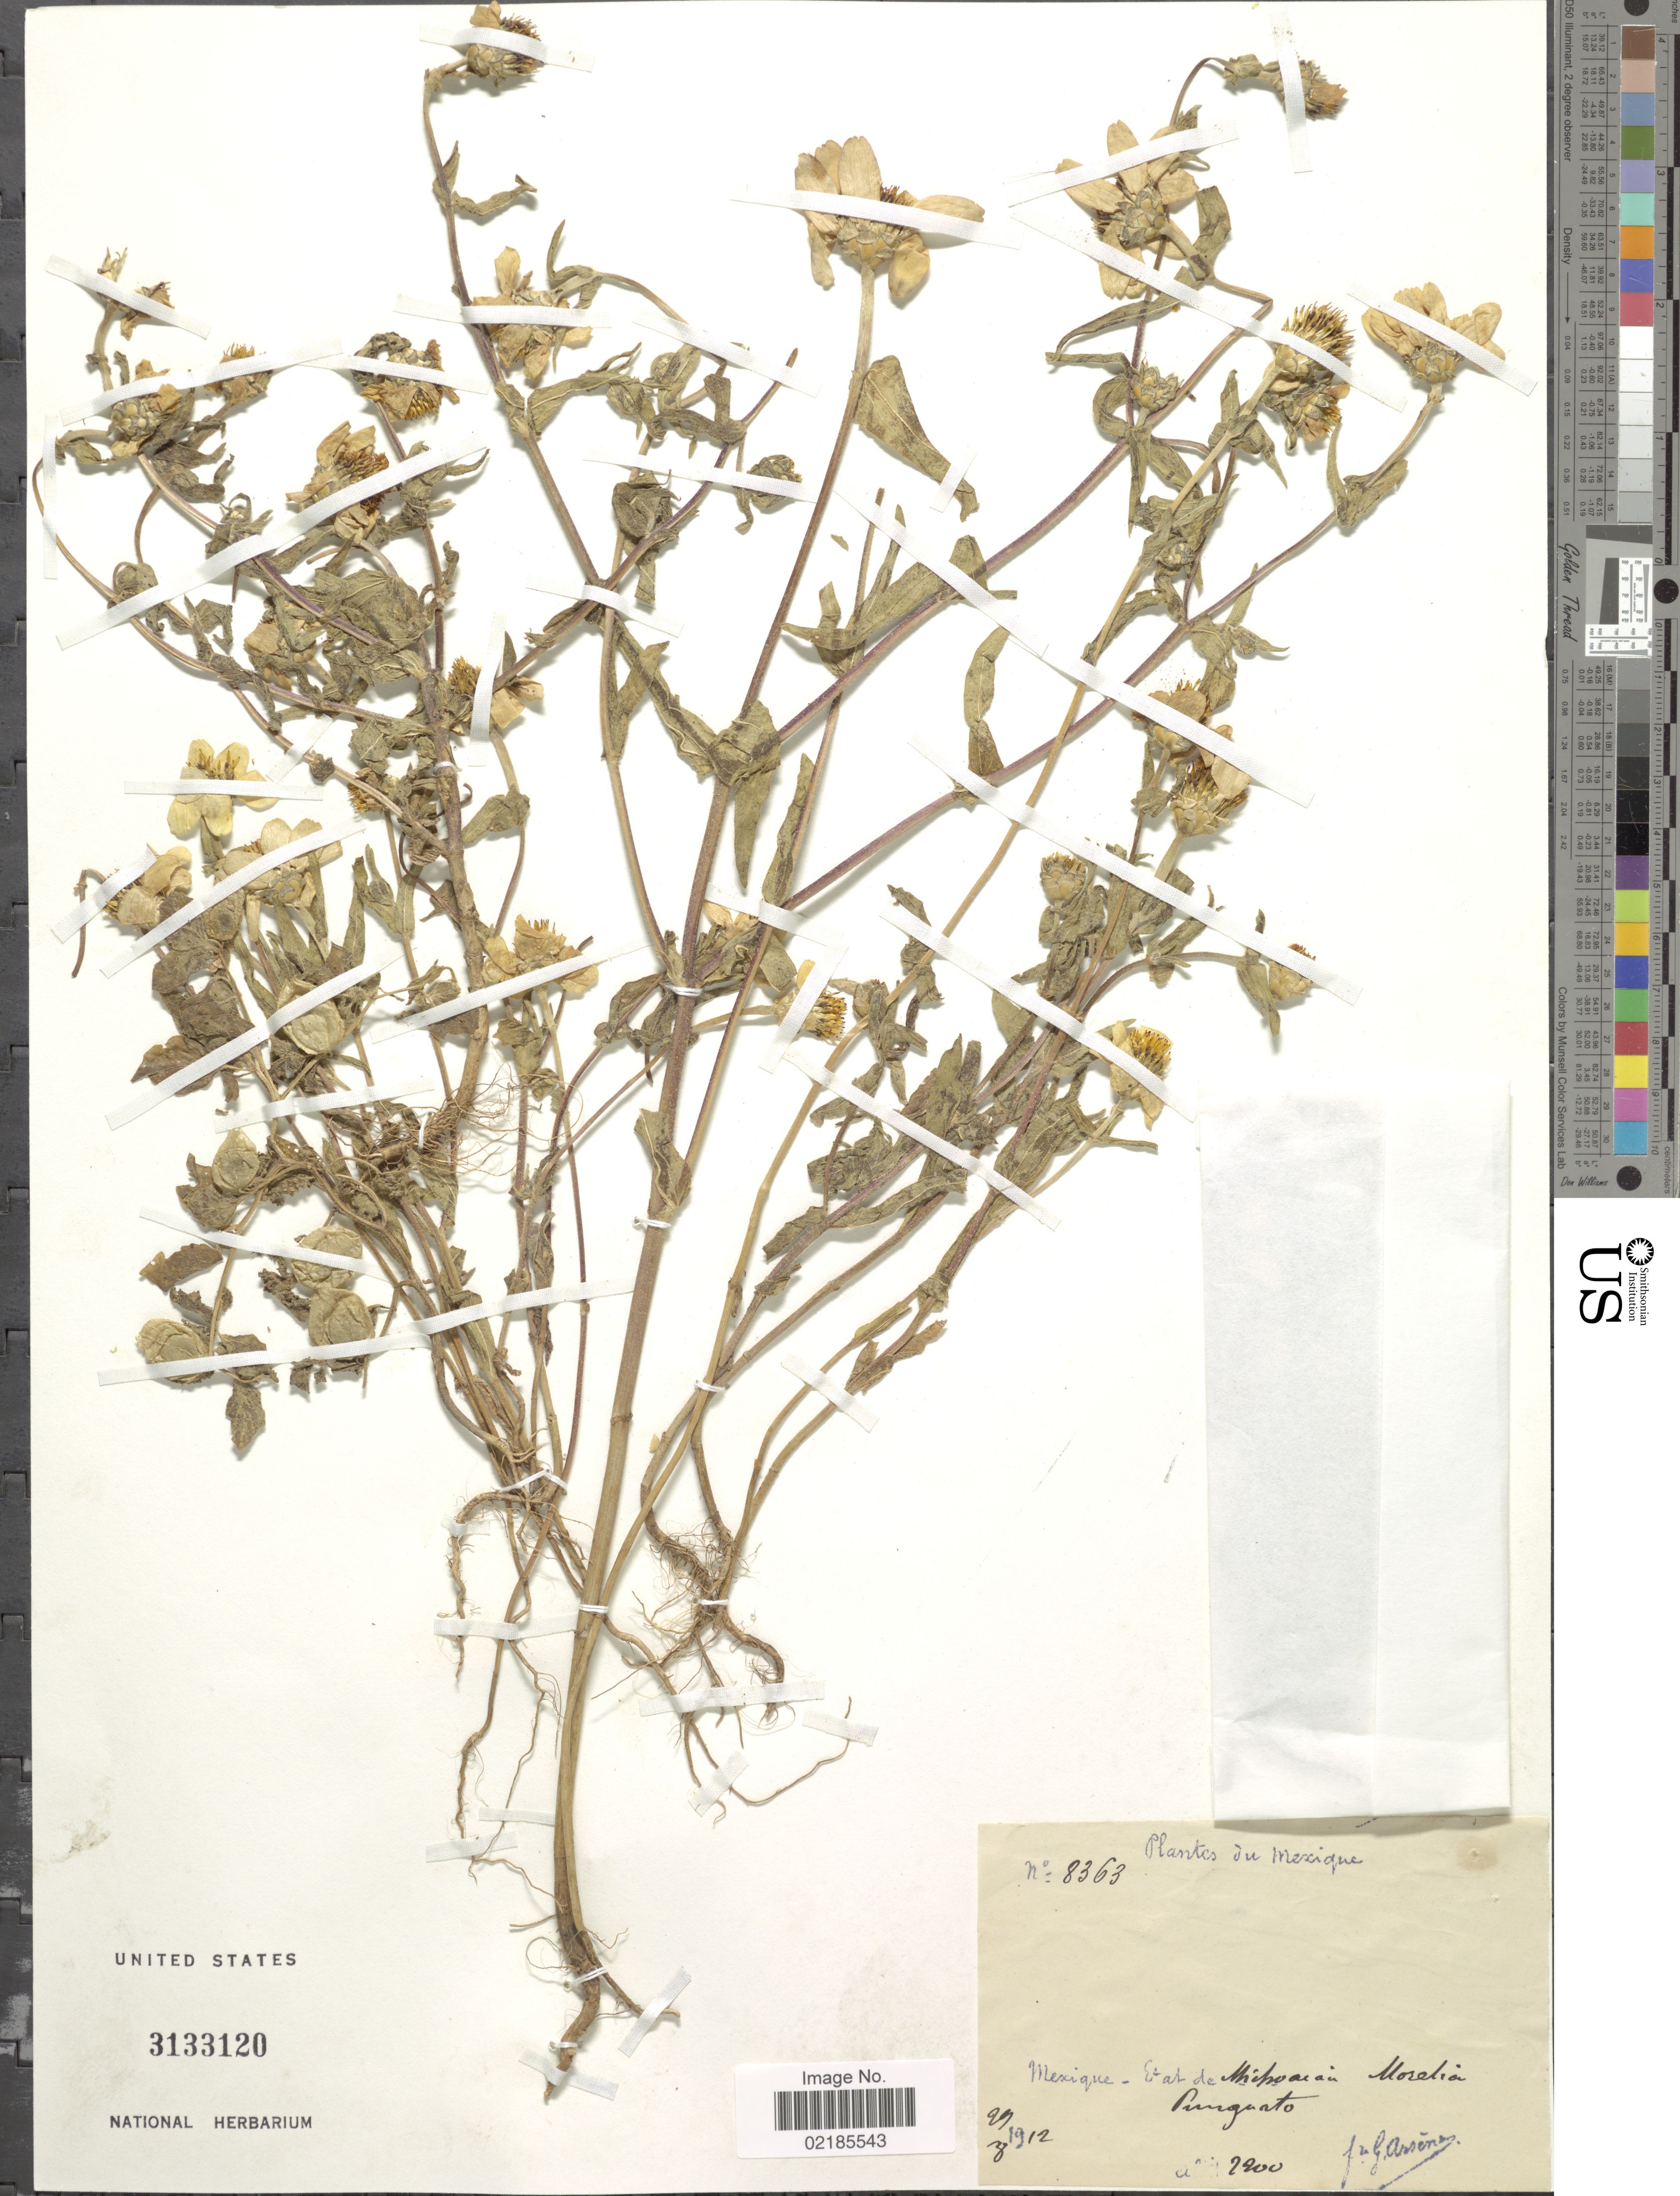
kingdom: Plantae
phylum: Tracheophyta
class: Magnoliopsida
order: Asterales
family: Asteraceae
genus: Zinnia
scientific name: Zinnia peruviana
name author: (L.) L.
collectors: Bro. G. Arsène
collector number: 8363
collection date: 1912-03-29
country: Mexico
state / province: Michoacán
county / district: Morelia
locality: Punguato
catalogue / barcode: US 3133120